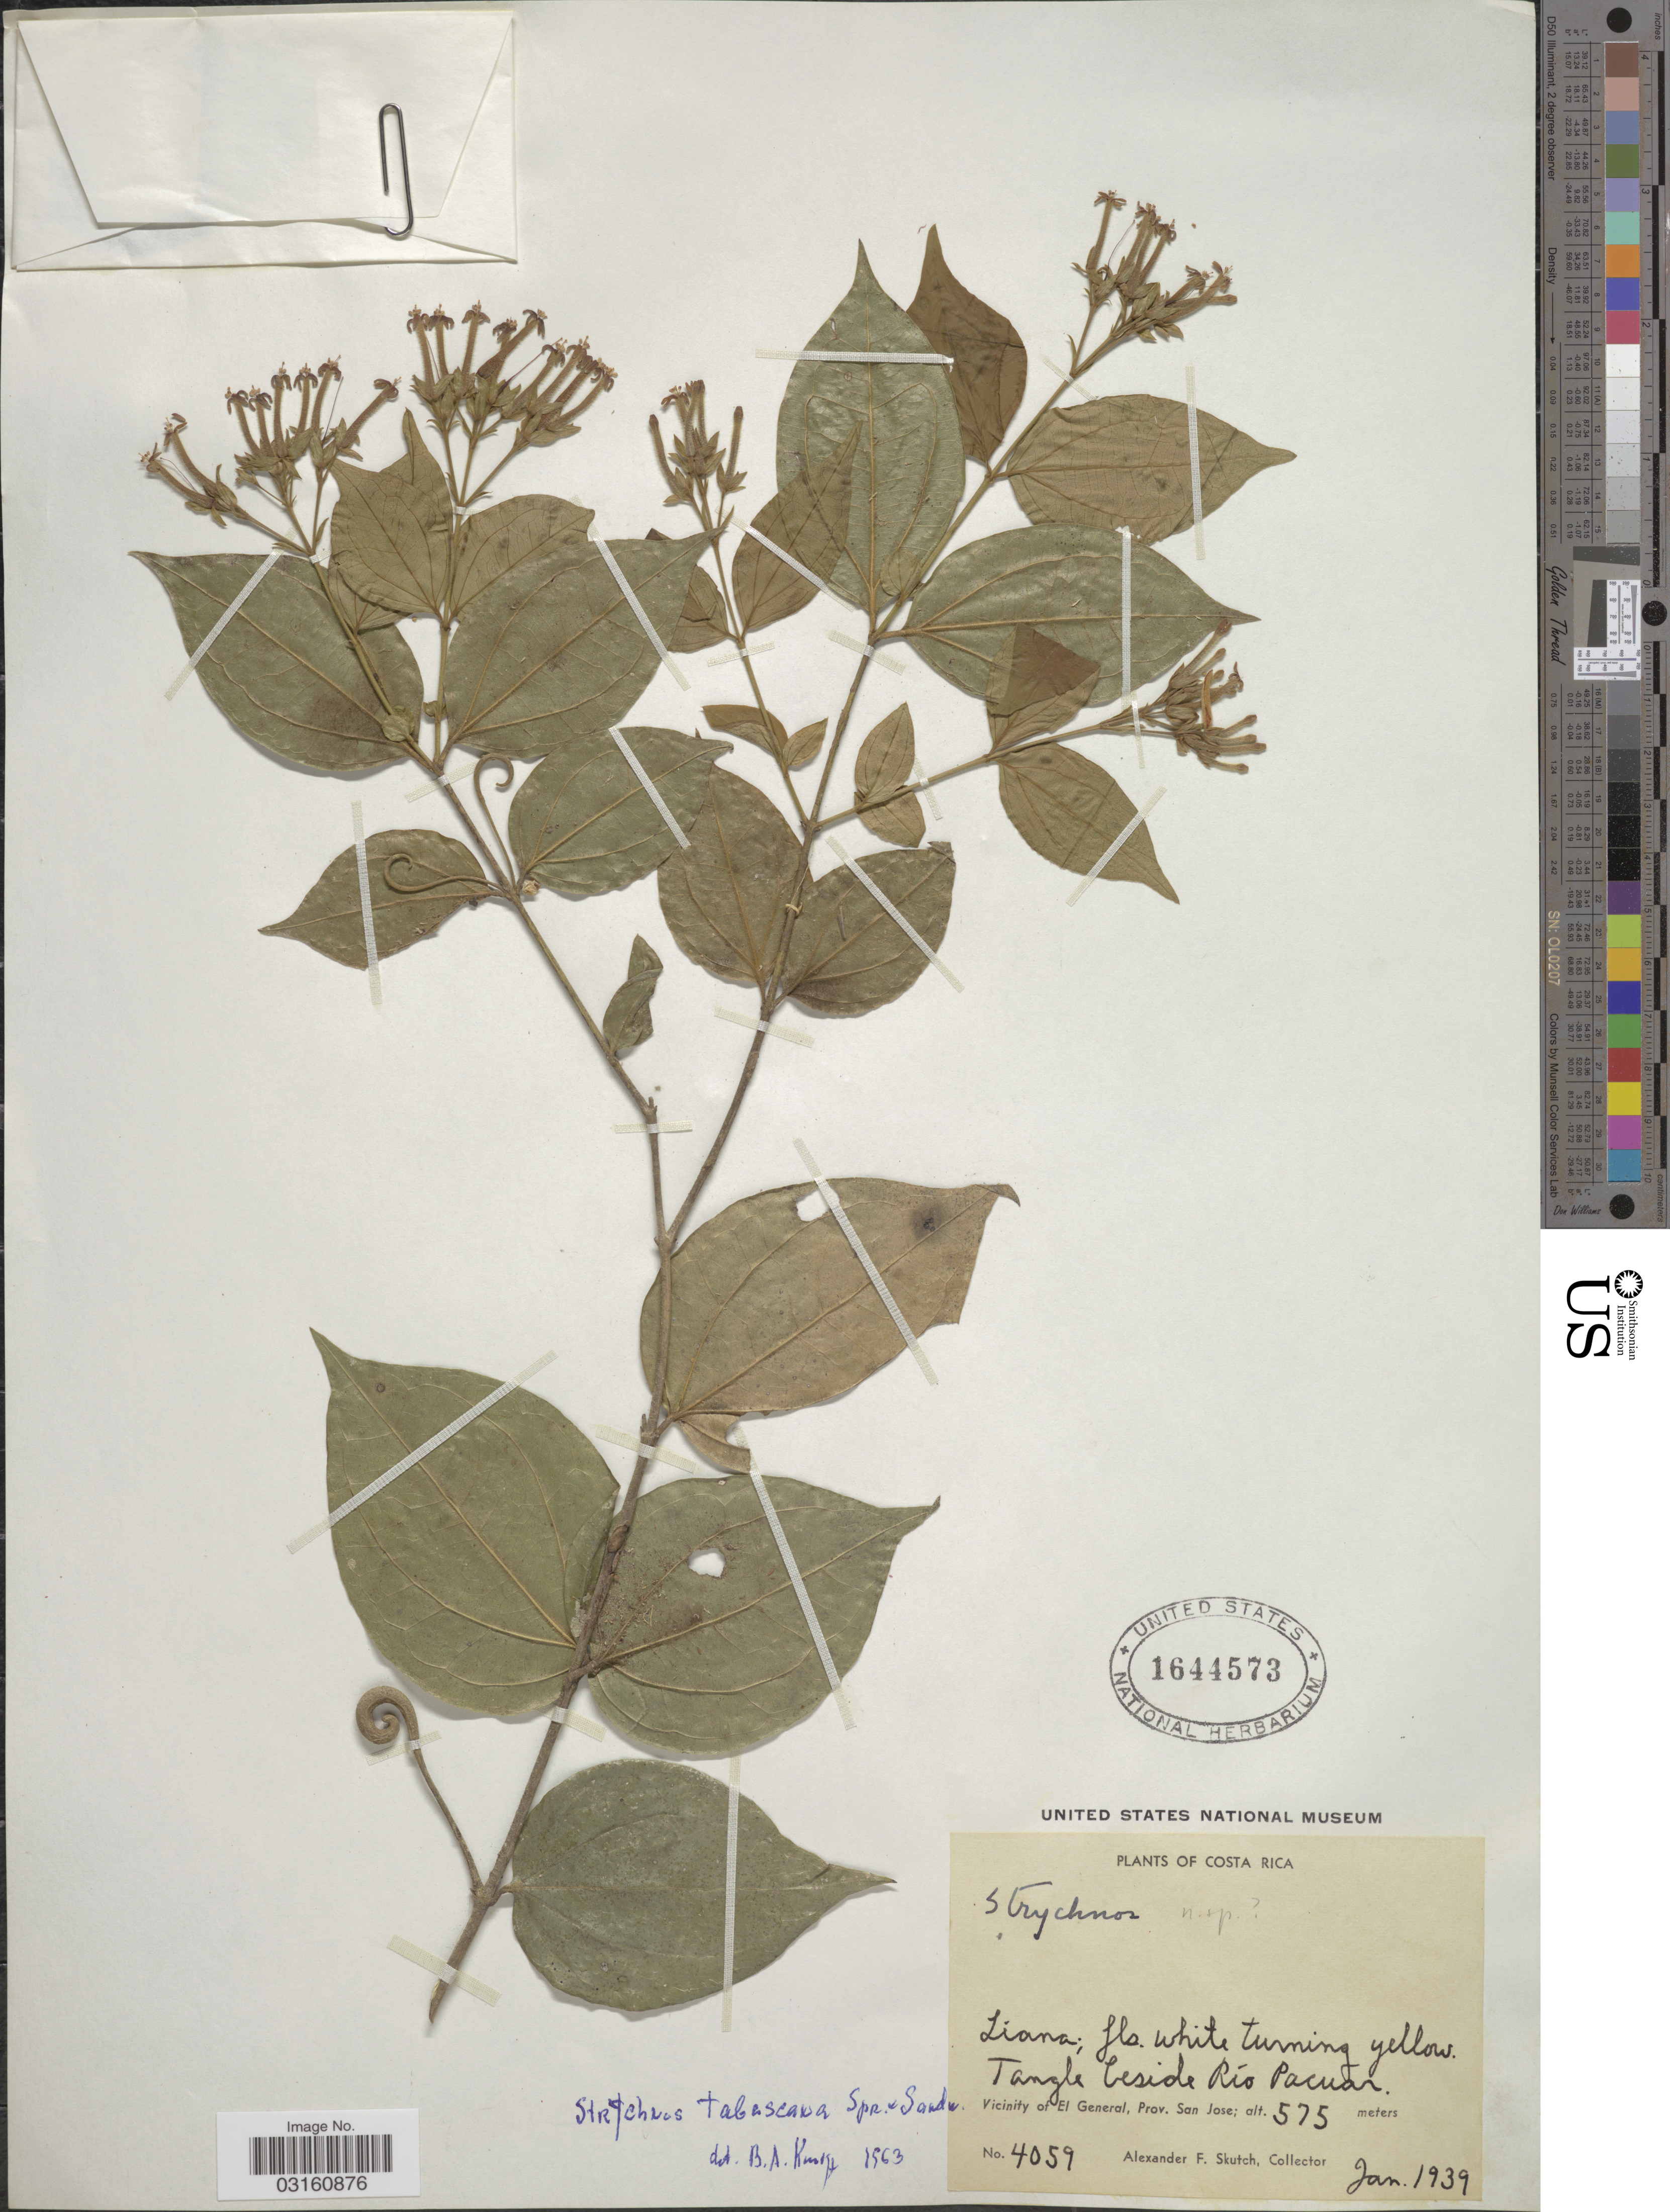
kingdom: Plantae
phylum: Tracheophyta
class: Magnoliopsida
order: Gentianales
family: Loganiaceae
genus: Strychnos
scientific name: Strychnos tabascana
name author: Sprague & Sandwith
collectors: A. F. Skutch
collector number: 4059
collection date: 1939-01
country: Costa Rica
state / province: San José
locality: Tangle beside Río Pacuar. Vicinity of El General.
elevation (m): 575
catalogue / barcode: US 1644573